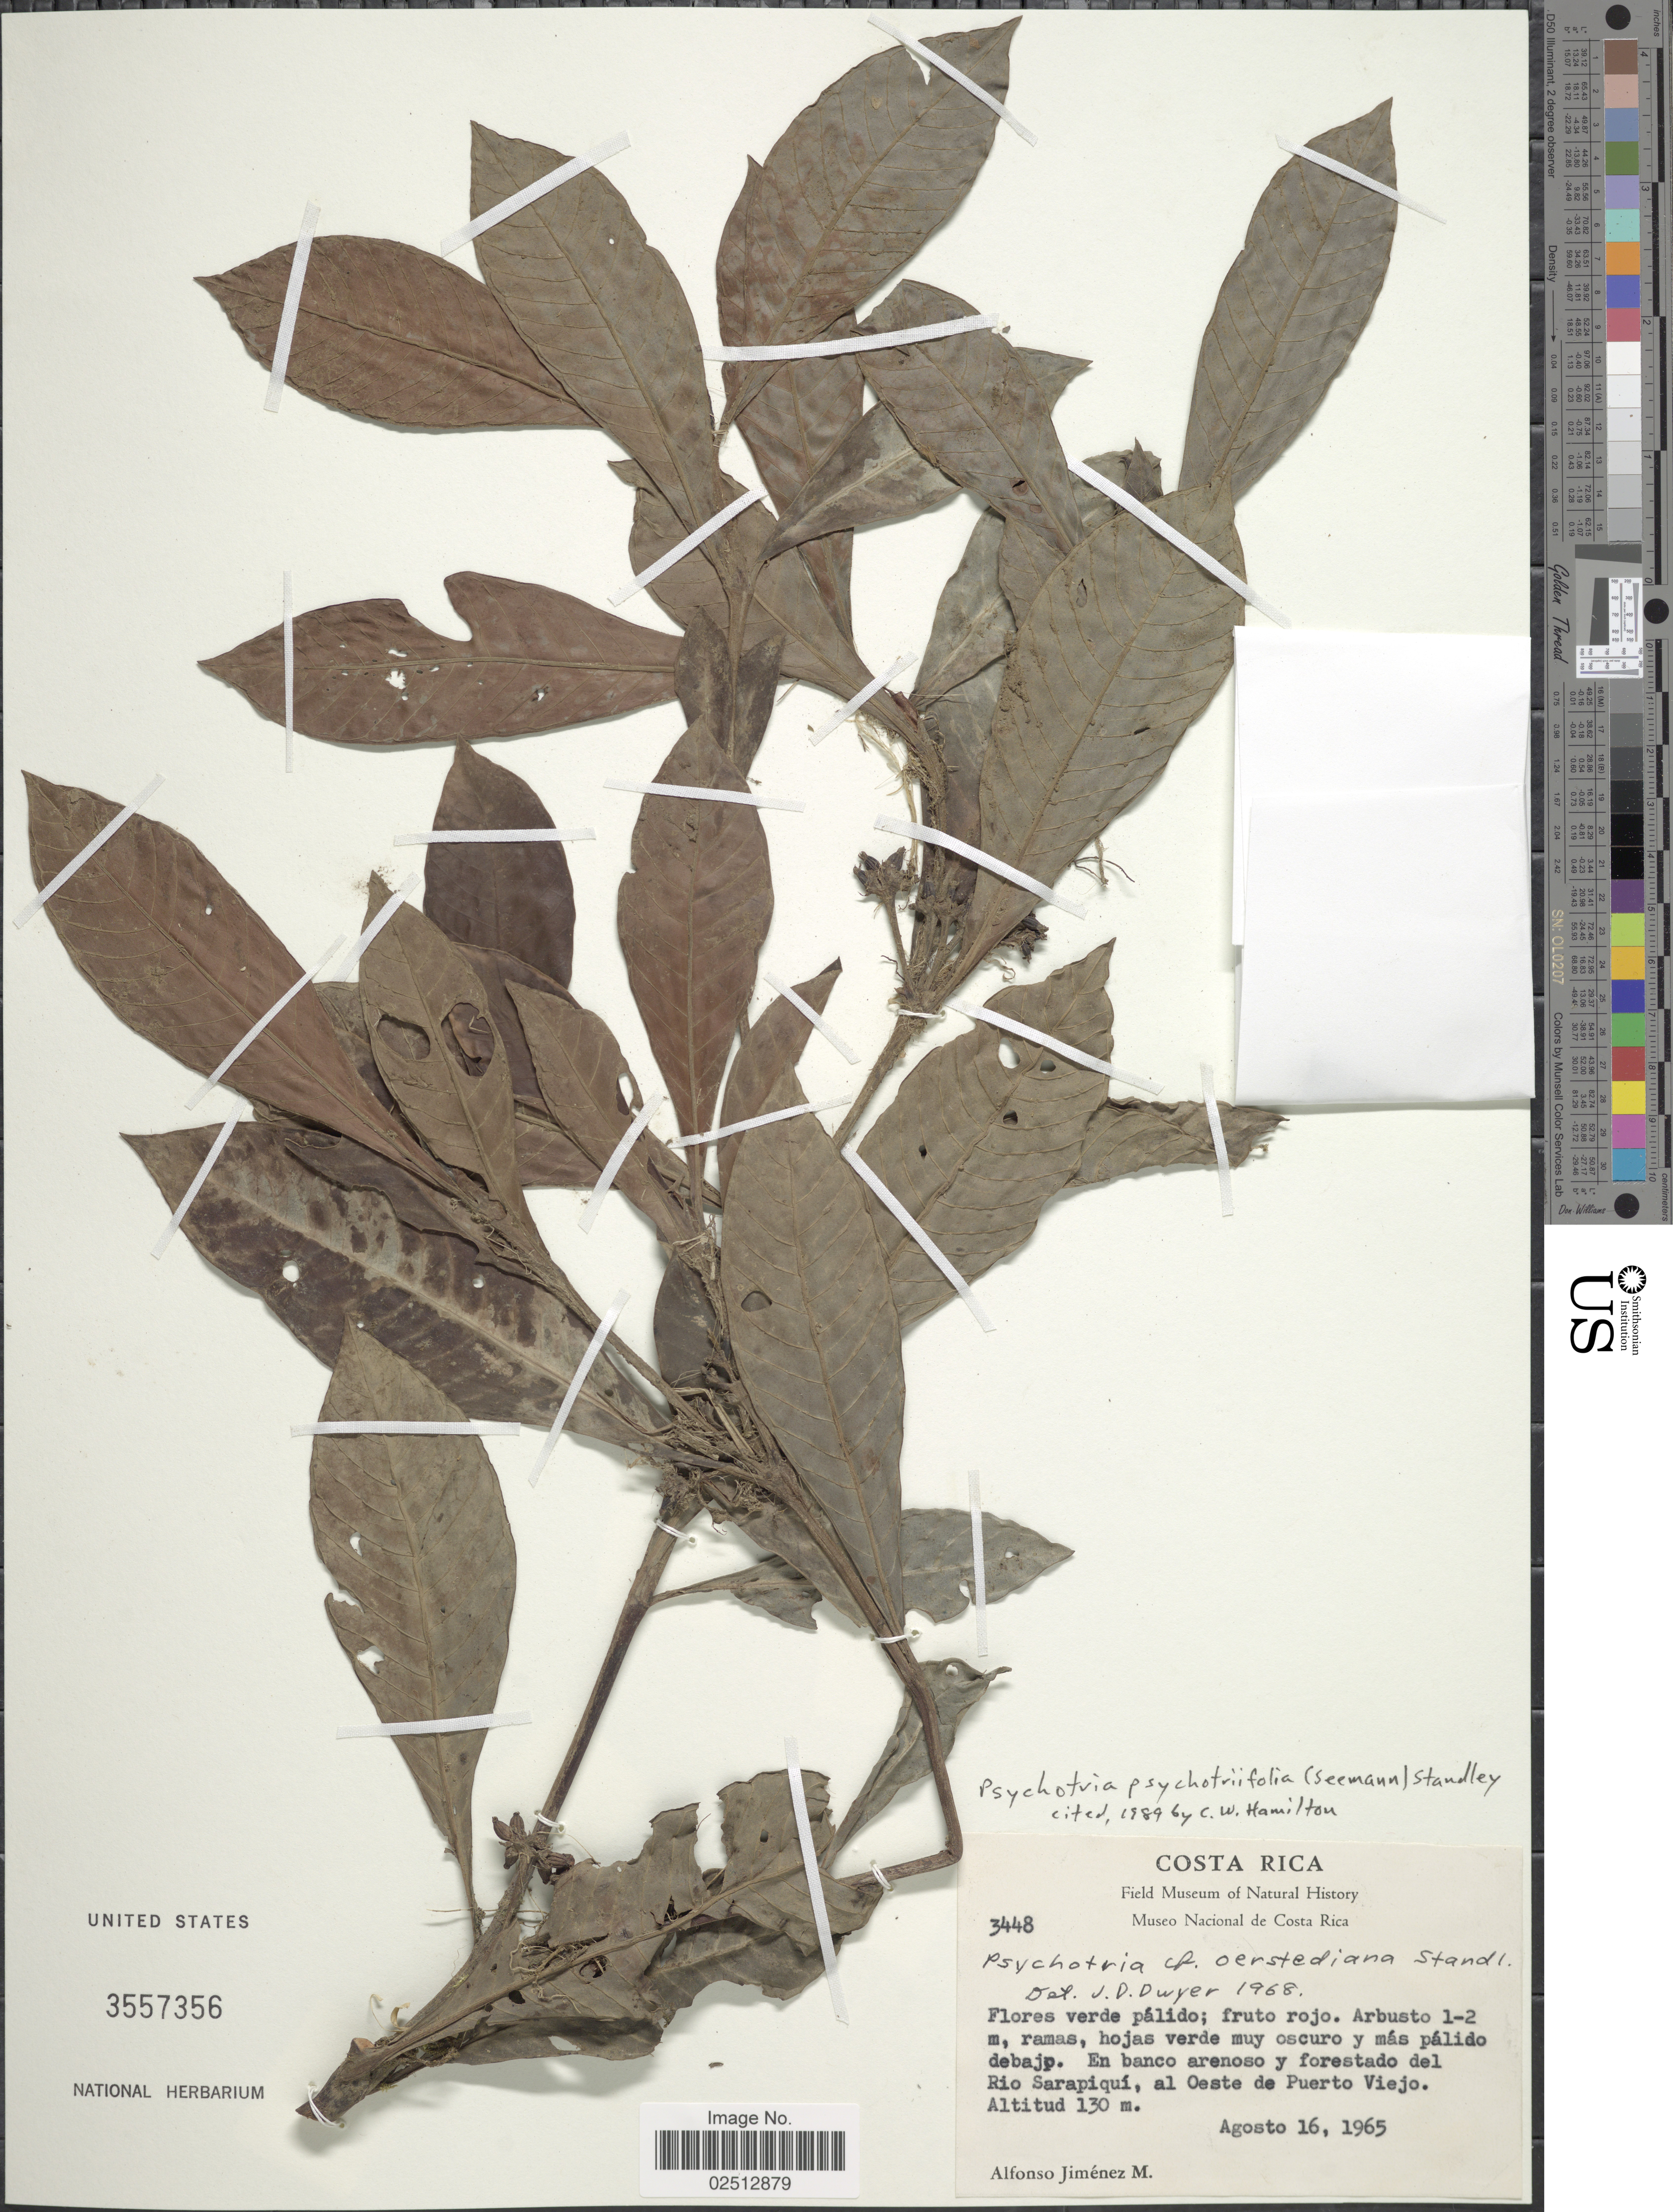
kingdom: Plantae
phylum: Tracheophyta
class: Magnoliopsida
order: Gentianales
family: Rubiaceae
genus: Psychotria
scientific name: Psychotria psychotriaefolia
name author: (Seem.) Standl.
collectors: A. Jimenez M.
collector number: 3448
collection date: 1965-08-16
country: Costa Rica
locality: En banco arenoso y forestado del Rio Sarapiqui, al Oeste de Puerto Viejo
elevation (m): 130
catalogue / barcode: US 3557356